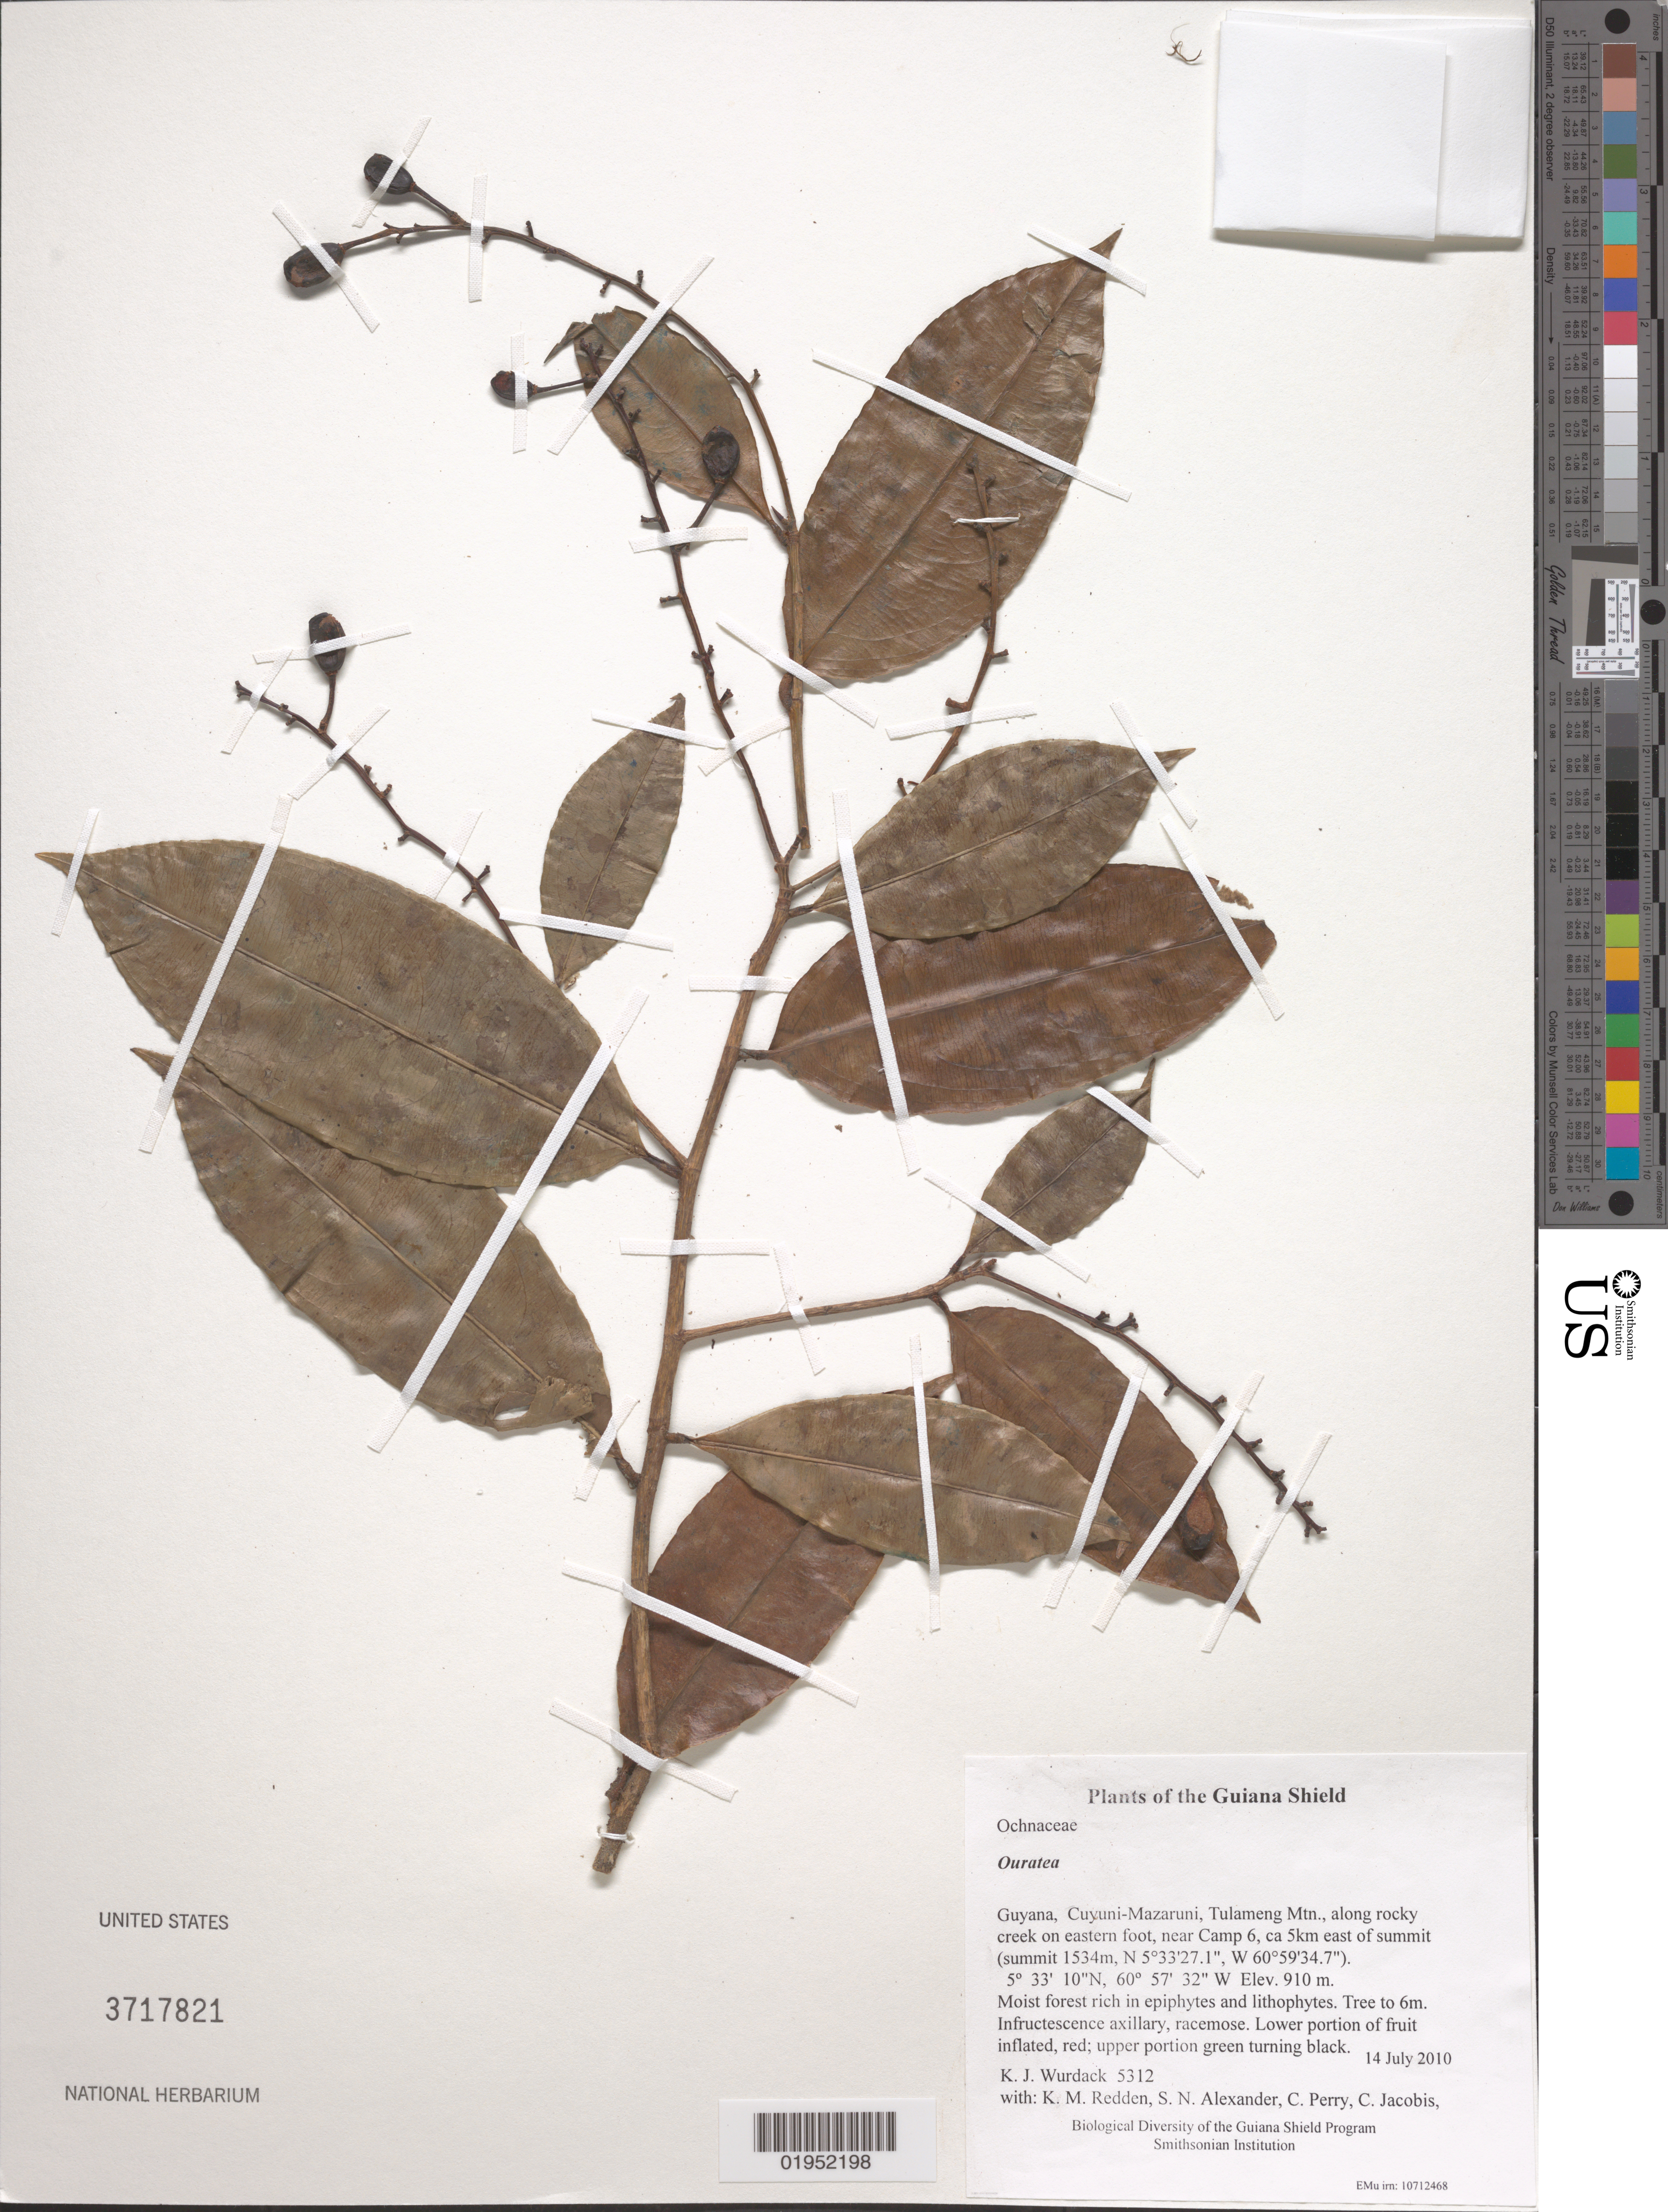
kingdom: Plantae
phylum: Tracheophyta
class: Magnoliopsida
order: Malpighiales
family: Ochnaceae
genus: Ouratea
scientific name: Ouratea sp.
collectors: K. Wurdack, K. M. Redden, S. N. Alexander, C. Perry, C. Jacobis, D. Hunter, V. Roland & H. Hunter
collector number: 5312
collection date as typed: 14 July 2010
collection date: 2010-07-14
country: Guyana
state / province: Cuyuni-Mazaruni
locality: Tulameng Mtn., along rocky creek on eastern foot, near Camp 6, ca 5km east of summit (summit 1534m, N 5°33'27.1", W 60°59'34.7")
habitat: Moist forest rich in epiphytes and lithophytes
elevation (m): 910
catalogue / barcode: US 3717821